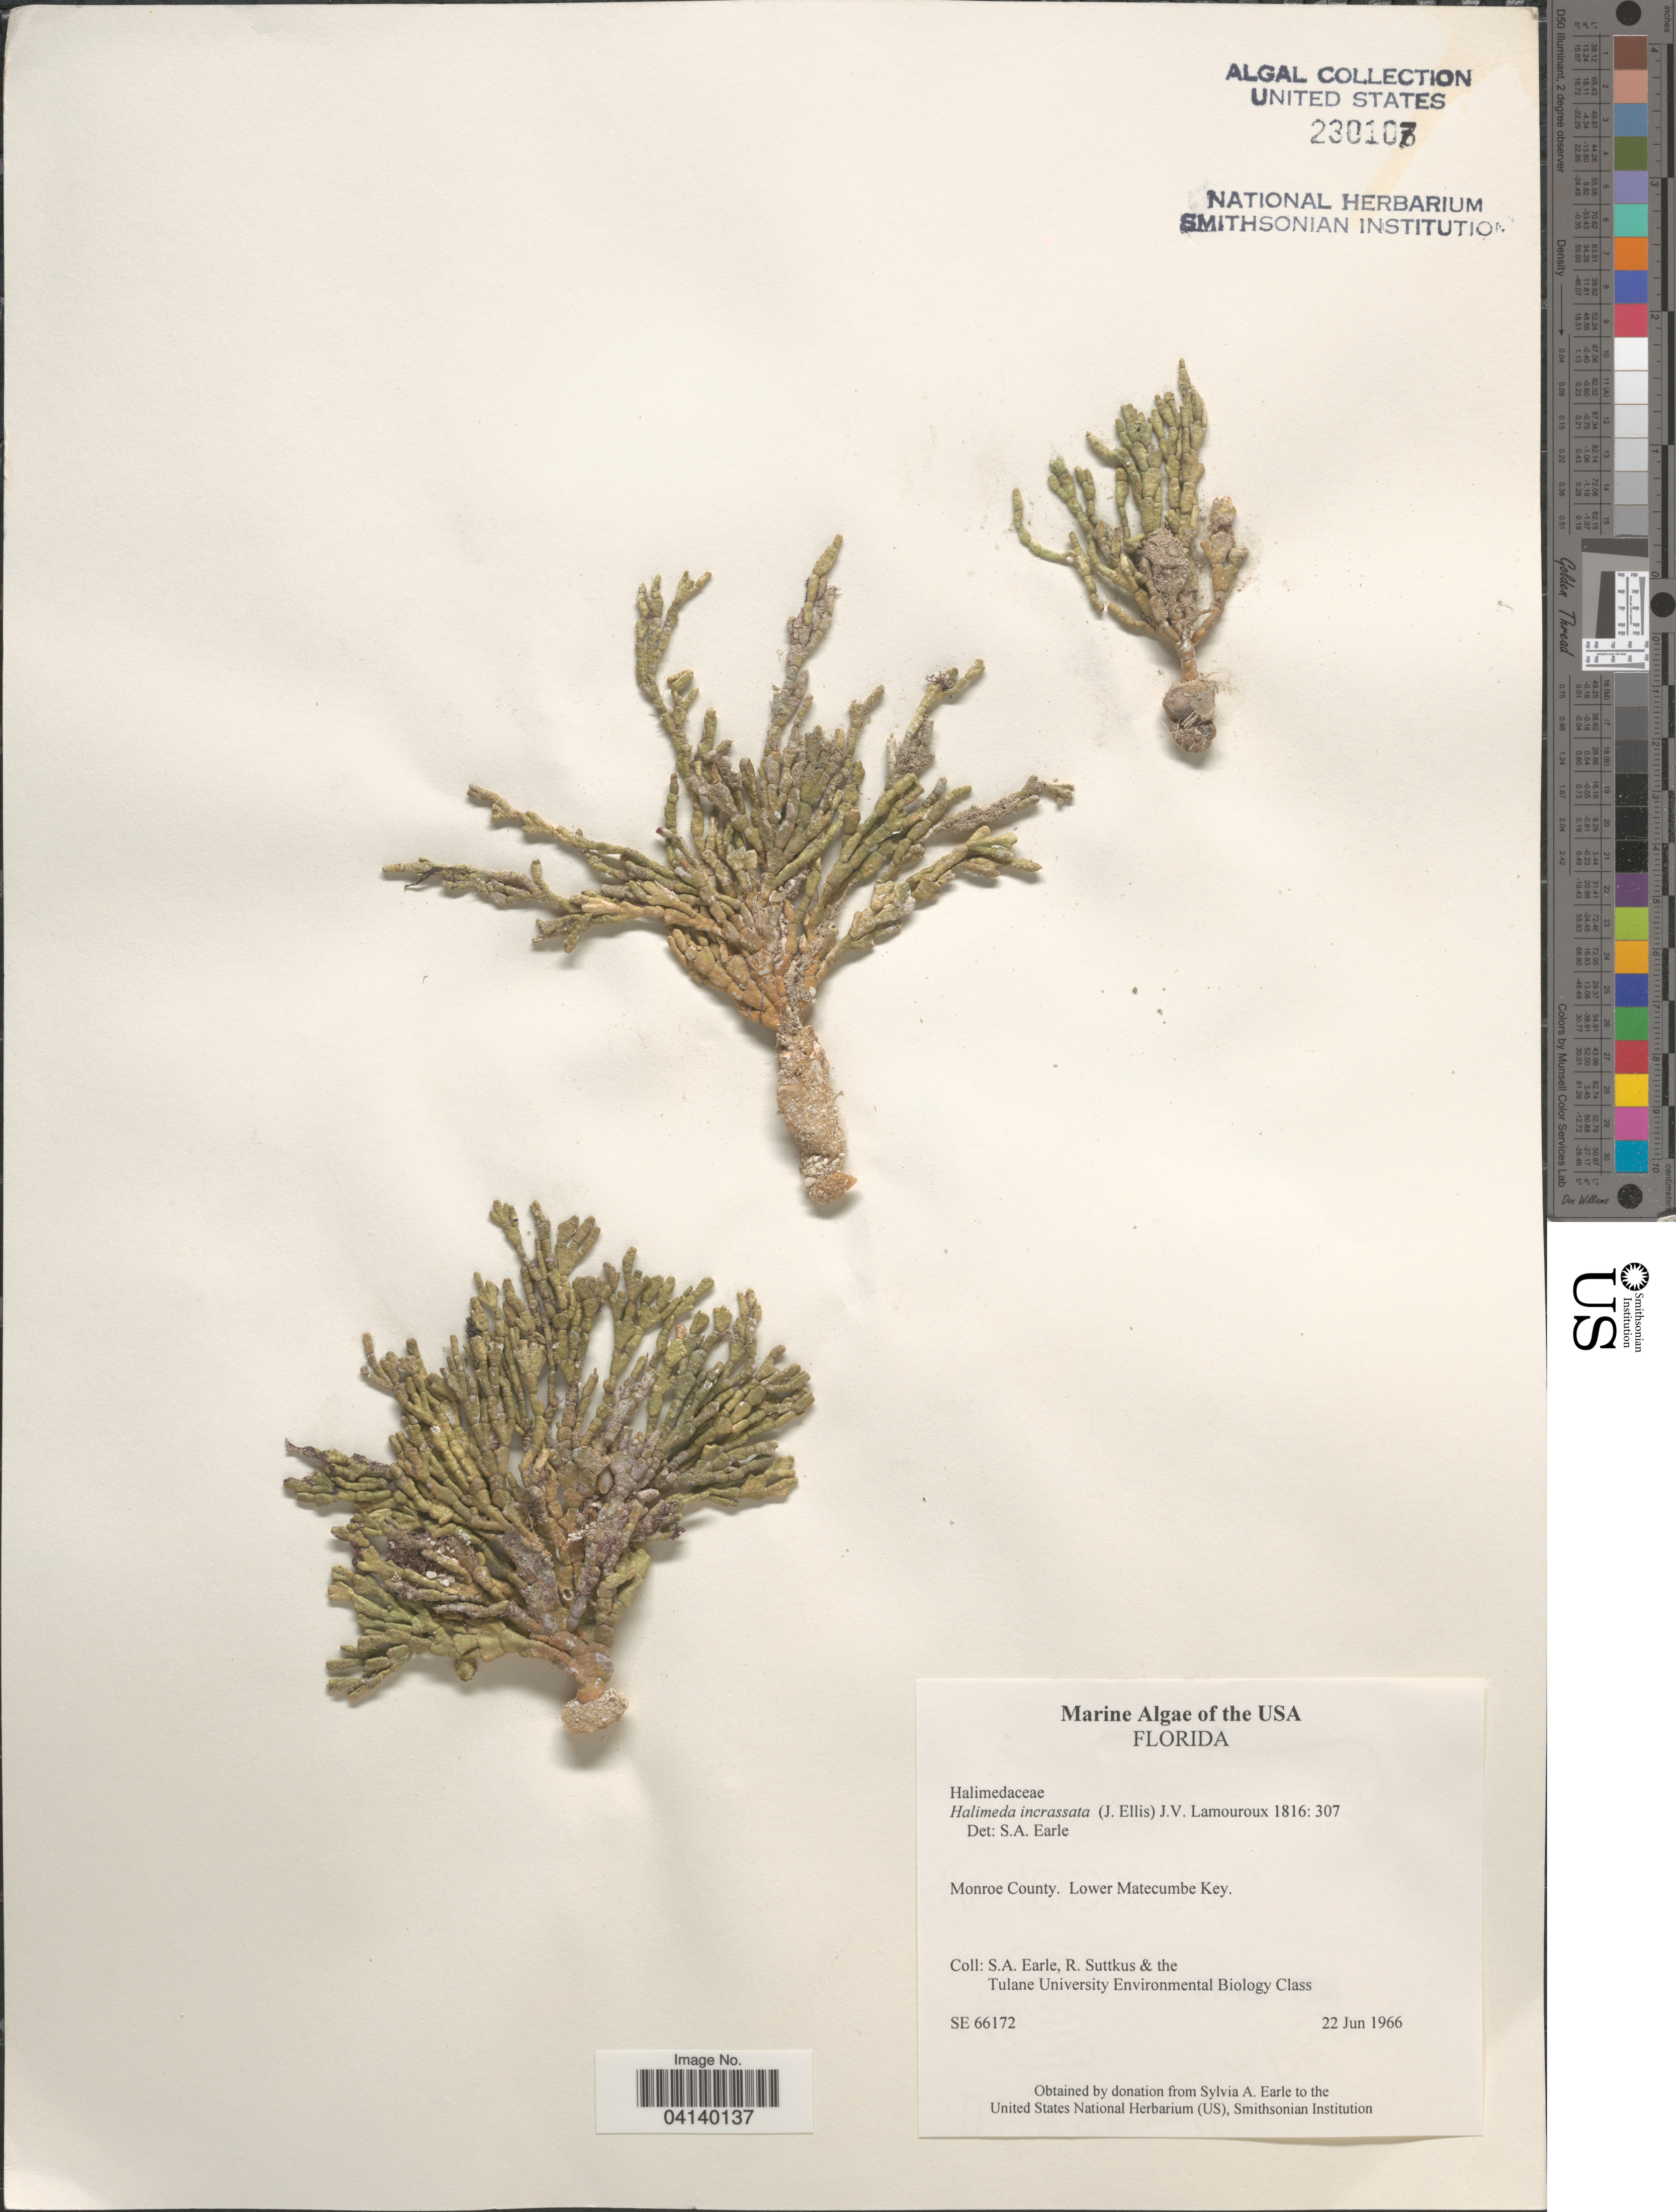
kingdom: Plantae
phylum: Chlorophyta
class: Ulvophyceae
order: Bryopsidales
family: Halimedaceae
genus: Halimeda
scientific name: Halimeda incrassata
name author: (J. Ellis) J.V.Lamouroux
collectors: S. A. Earle, R. Suttkus & Tulane Univ. Env. Biol. Class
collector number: SE66172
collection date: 1966-06-22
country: United States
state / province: Florida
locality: Monroe County. Lower Matecumbe Key.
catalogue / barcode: US 230107